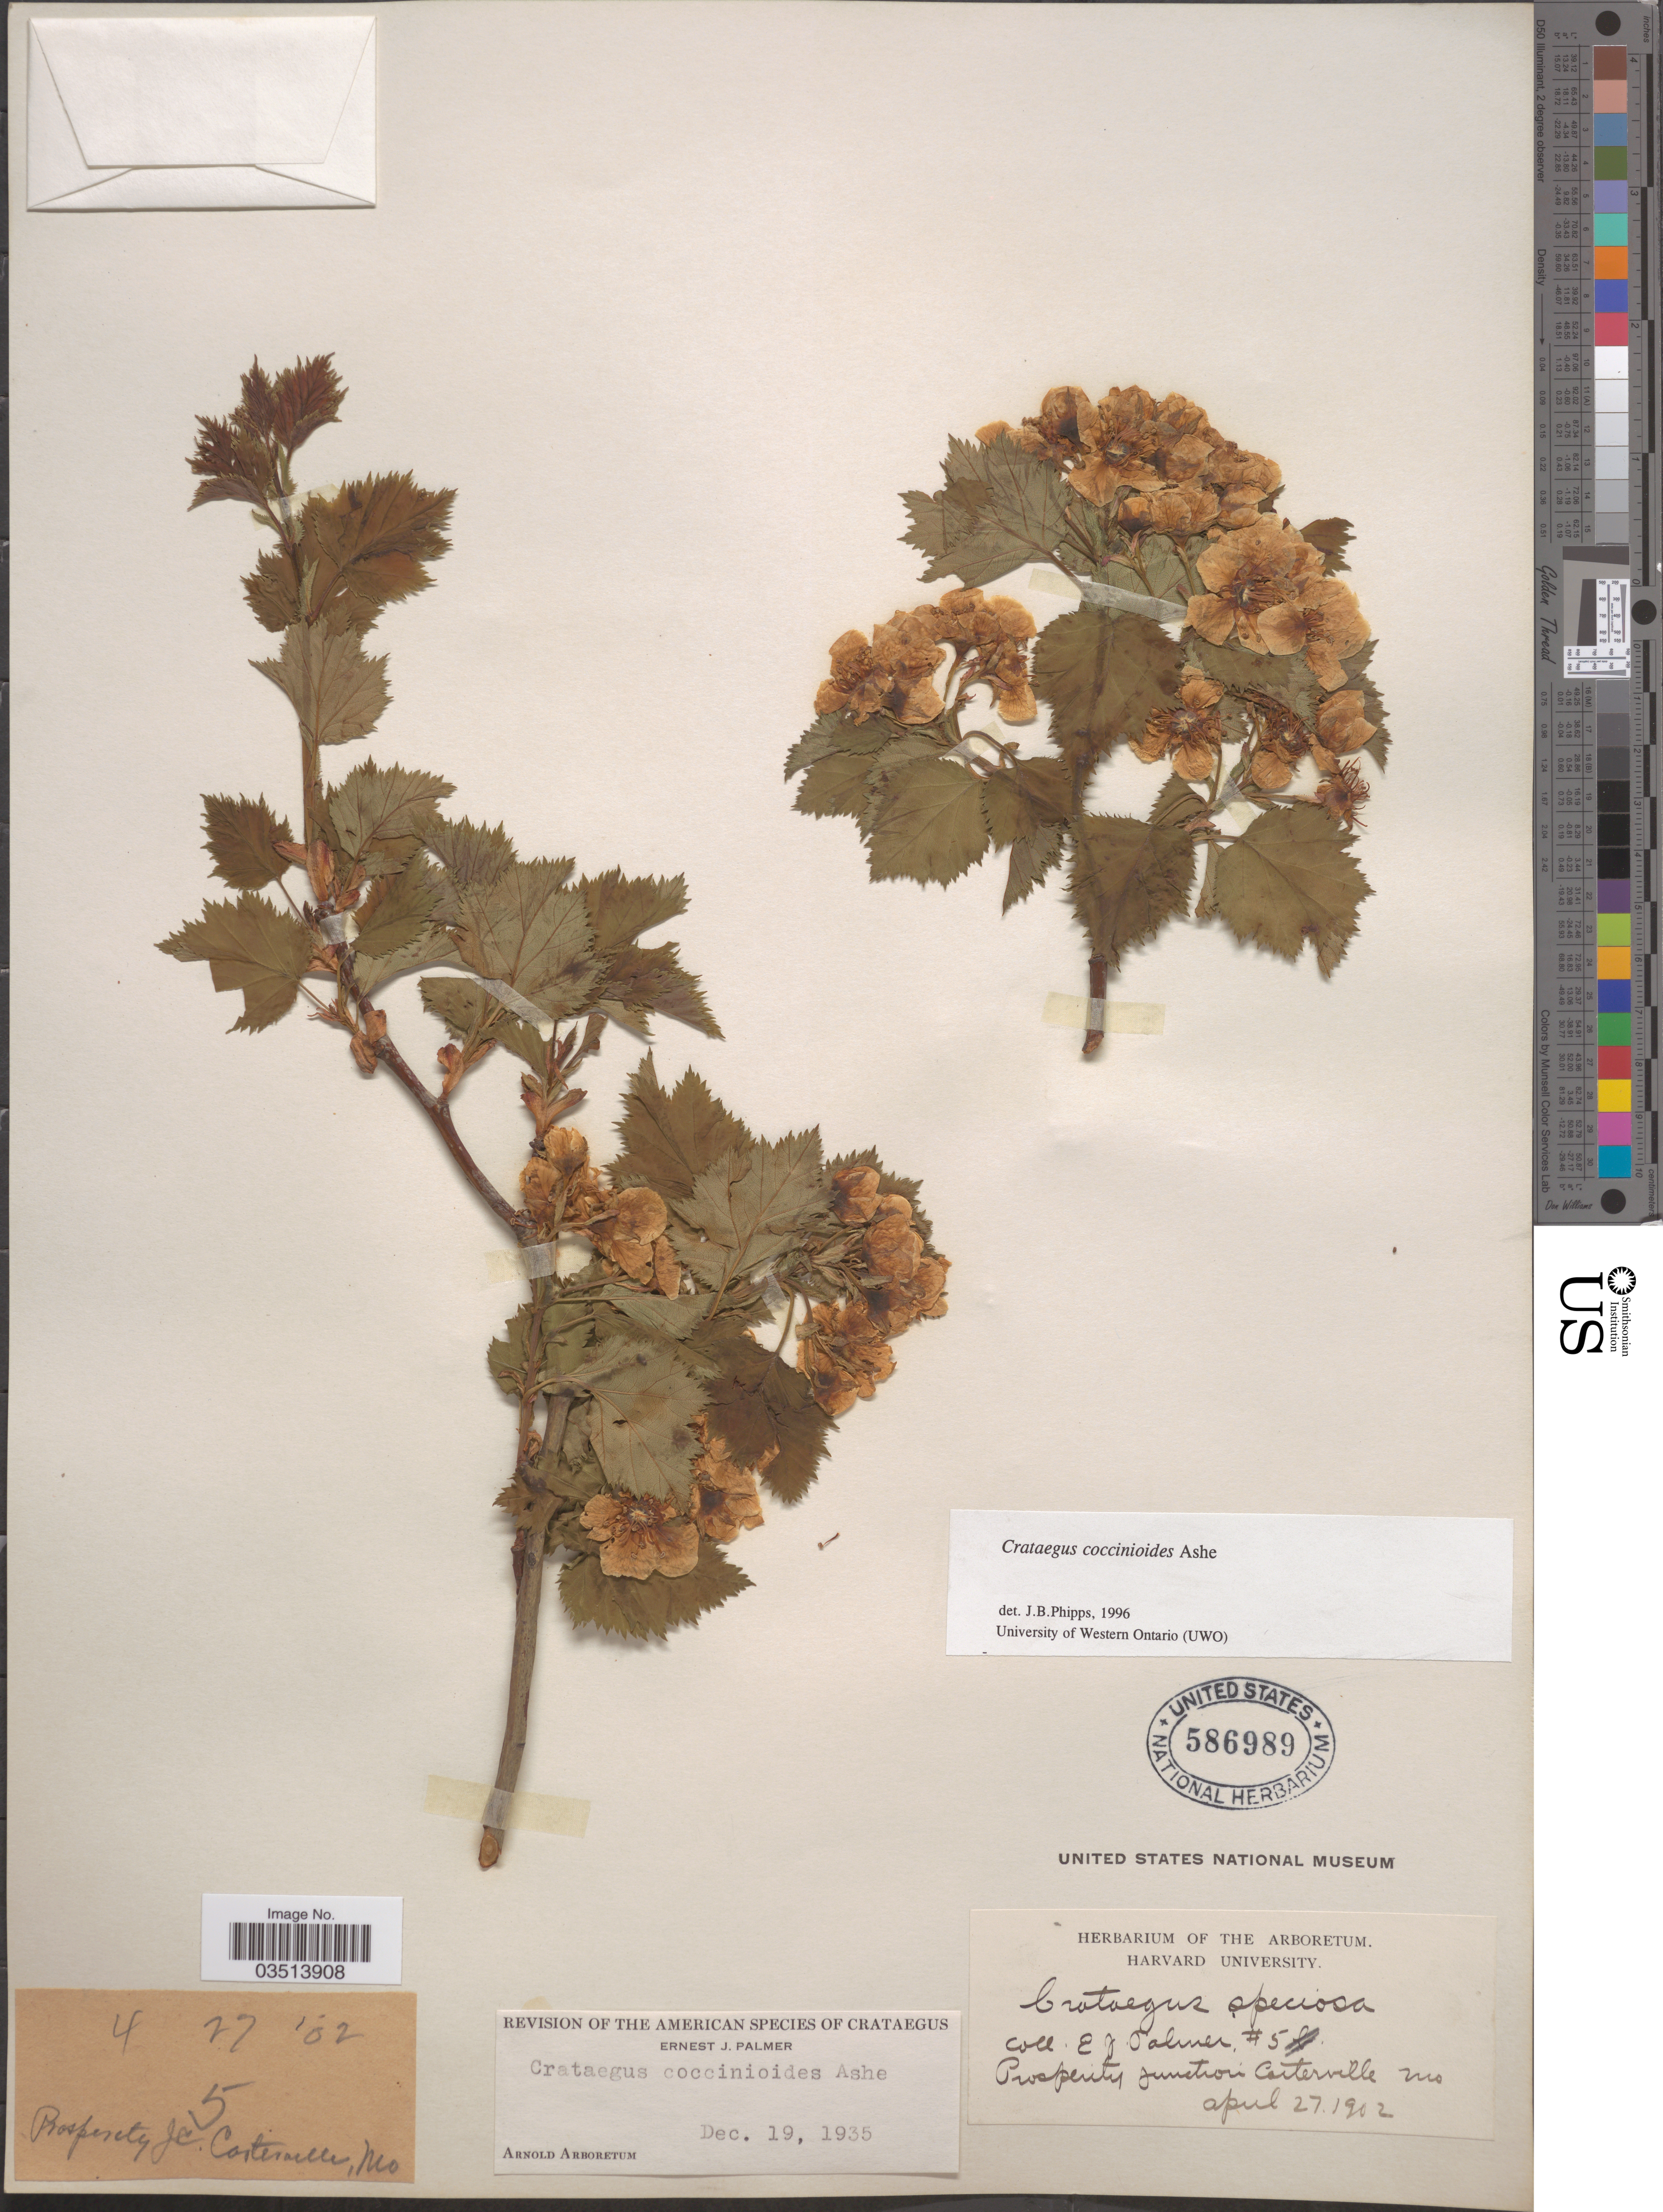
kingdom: Plantae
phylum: Tracheophyta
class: Magnoliopsida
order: Rosales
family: Rosaceae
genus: Crataegus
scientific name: Crataegus coccinioides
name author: Ashe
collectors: E. J. Palmer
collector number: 5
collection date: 1902-04-27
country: United States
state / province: Missouri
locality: Prosperity Junction Carterville.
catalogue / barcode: US 586989